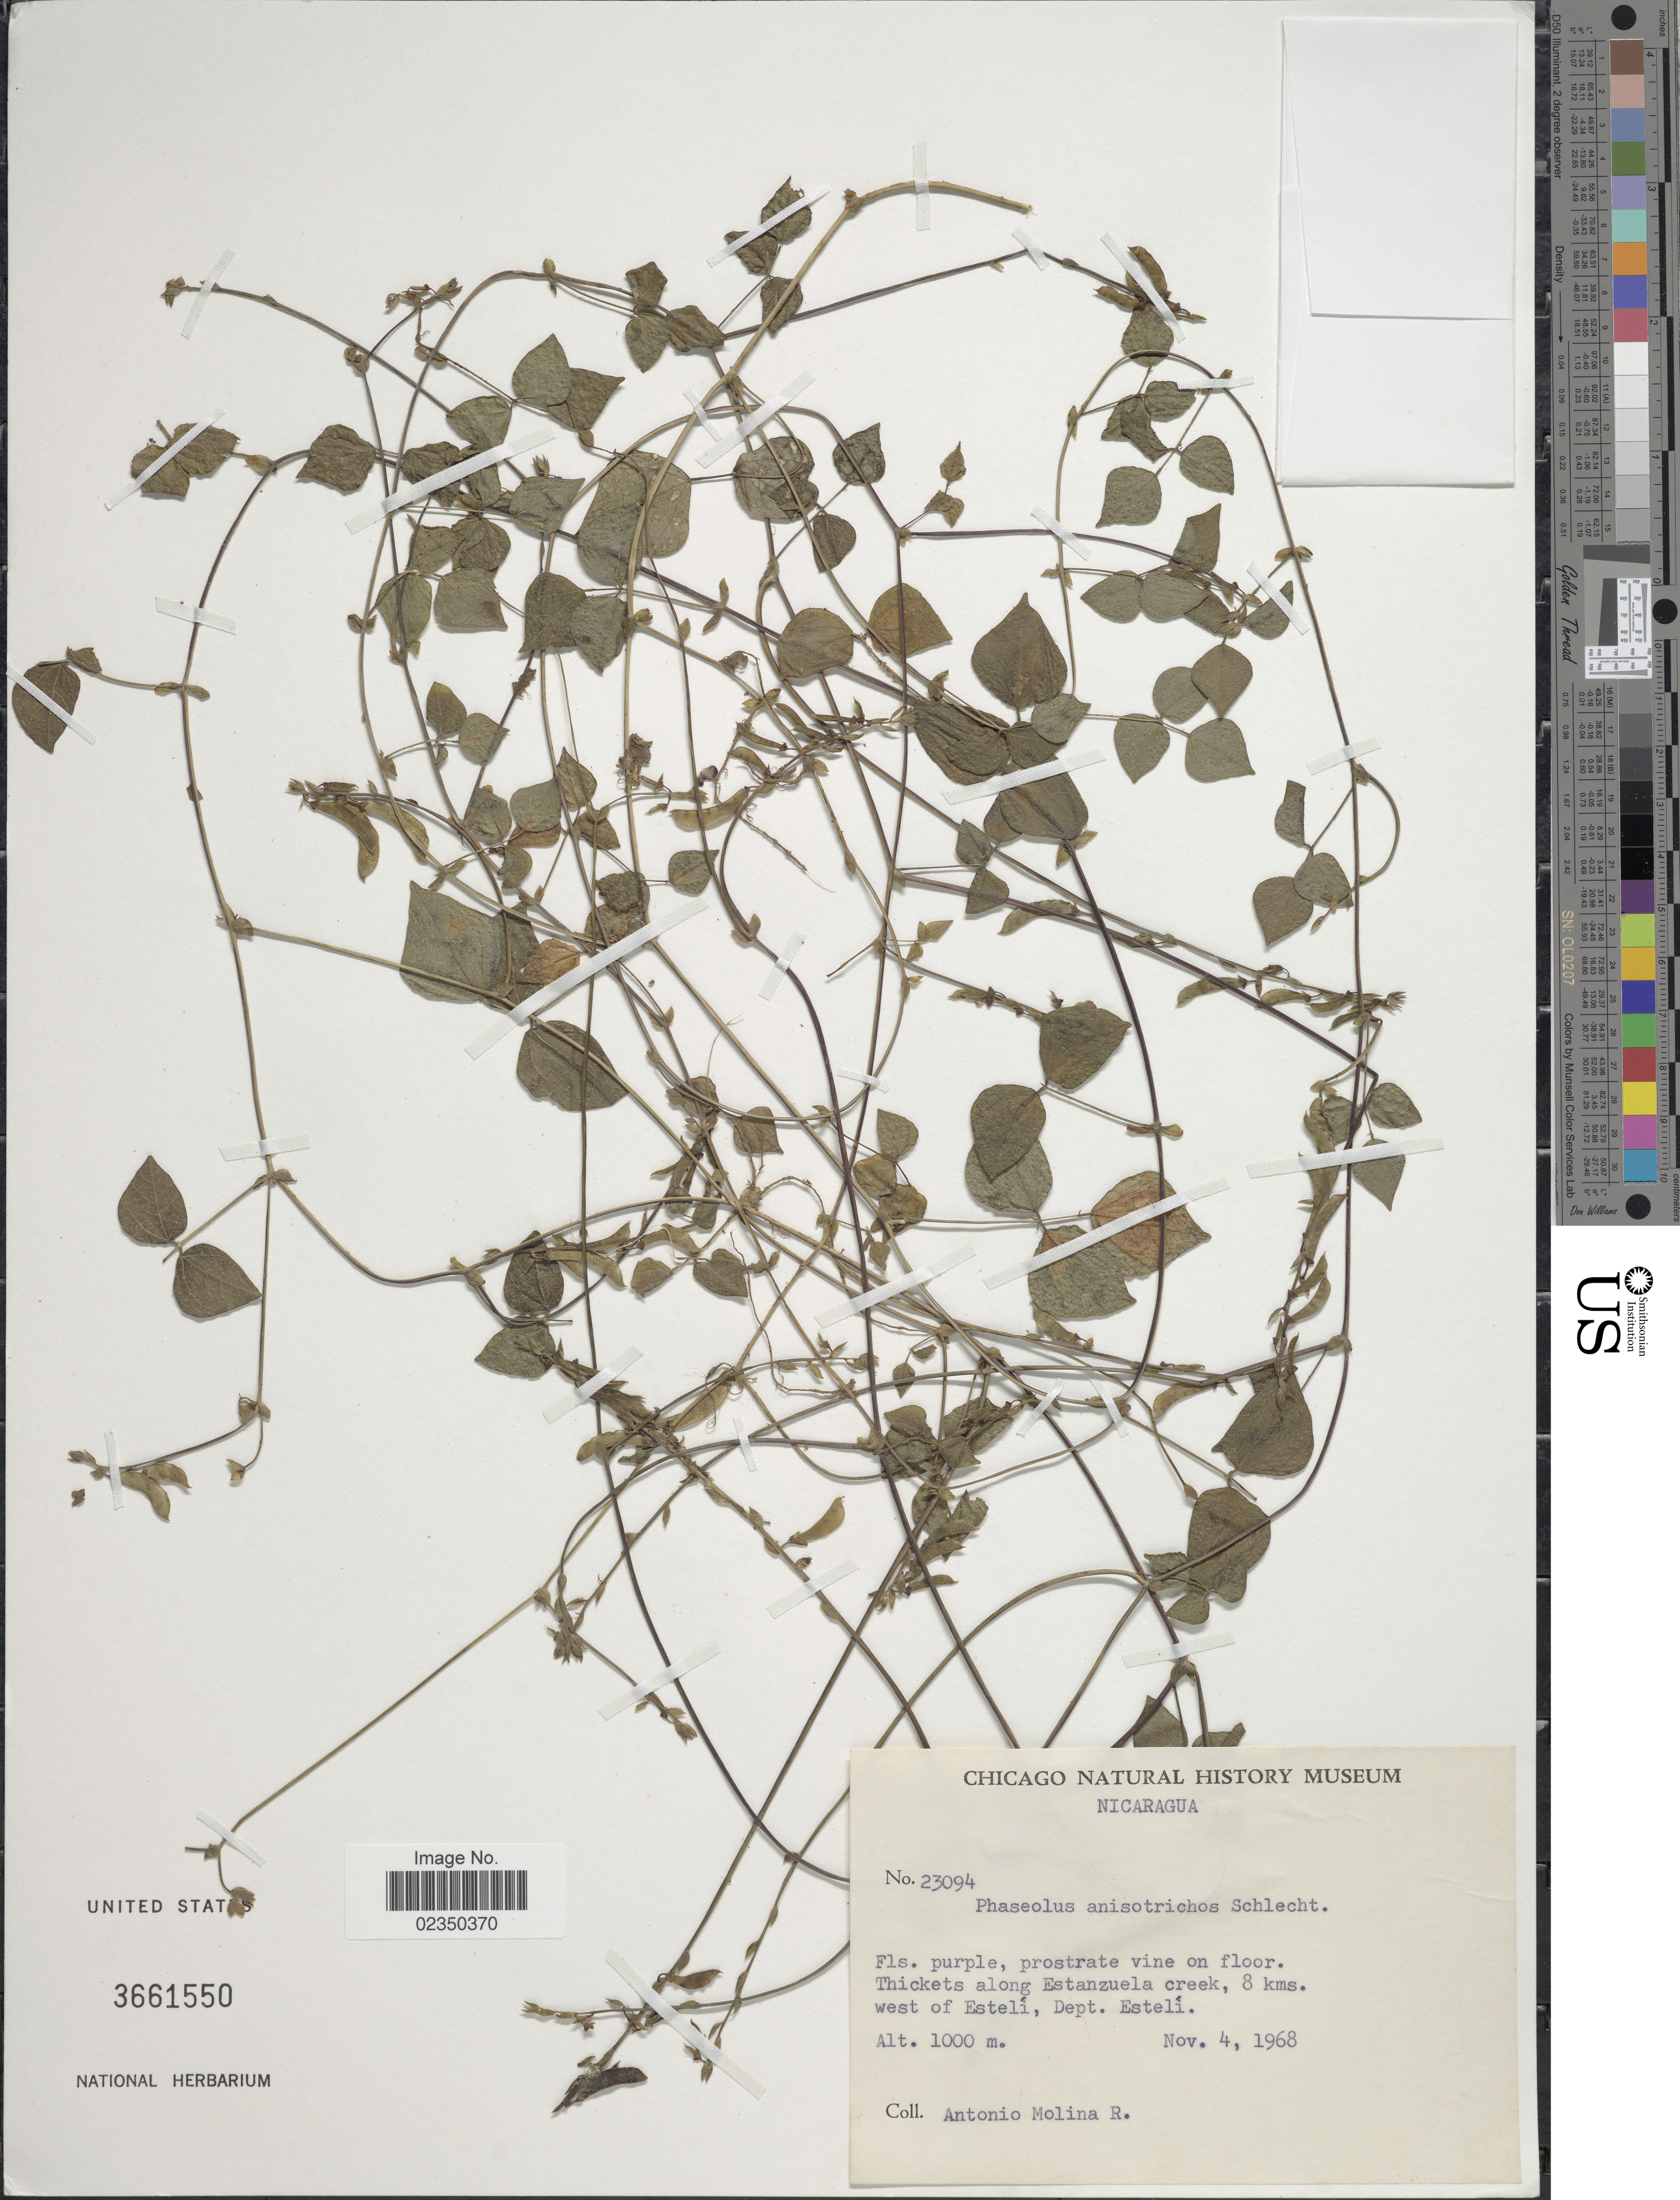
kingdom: Plantae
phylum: Tracheophyta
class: Magnoliopsida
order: Fabales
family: Fabaceae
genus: Phaseolus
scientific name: Phaseolus anisotrichos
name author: Schltr.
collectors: A. Molina R.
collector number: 23094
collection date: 1968-11-04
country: Nicaragua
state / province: Esteli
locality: Thickets along Estanzuela creek, 8 kms. west of Esteli.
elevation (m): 1000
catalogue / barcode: US 3661550